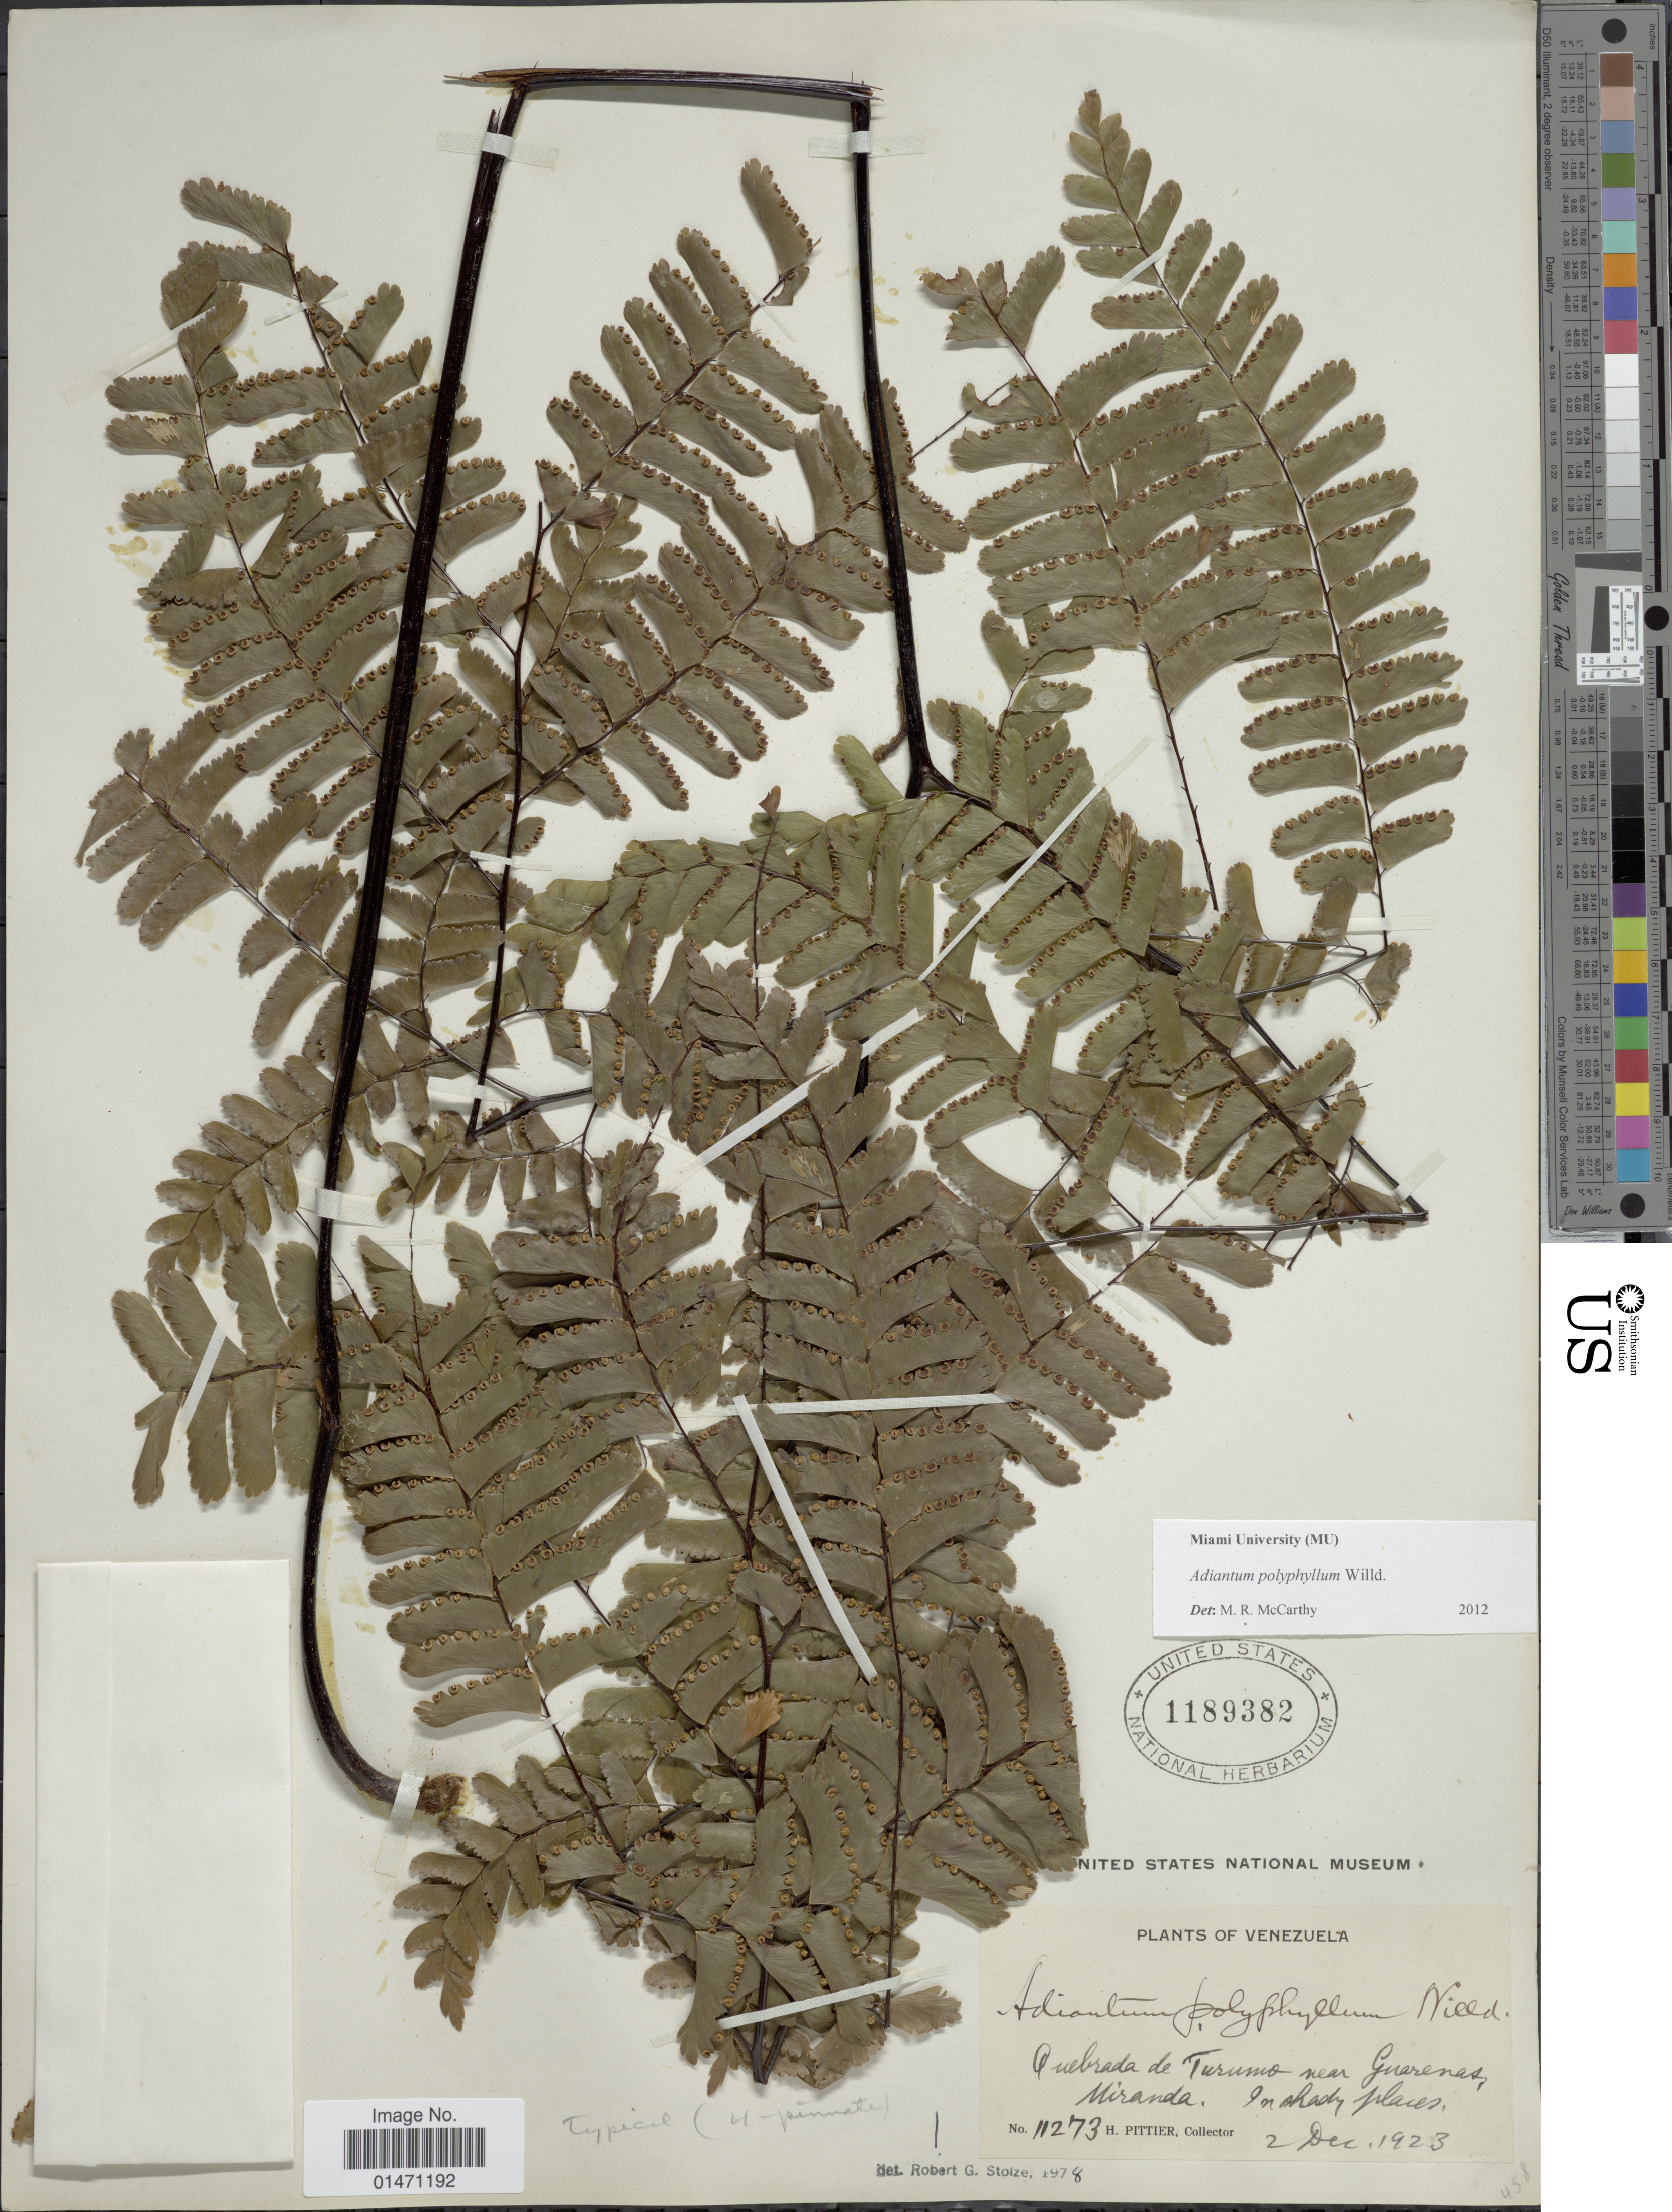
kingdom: Plantae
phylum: Tracheophyta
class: Polypodiopsida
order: Polypodiales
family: Pteridaceae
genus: Adiantum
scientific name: Adiantum polyphyllum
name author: Willd.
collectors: H. F. Pittier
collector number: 11273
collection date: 1923-12-02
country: Venezuela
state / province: Miranda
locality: Quebrada de Turumo near Guarenas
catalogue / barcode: US 1189382